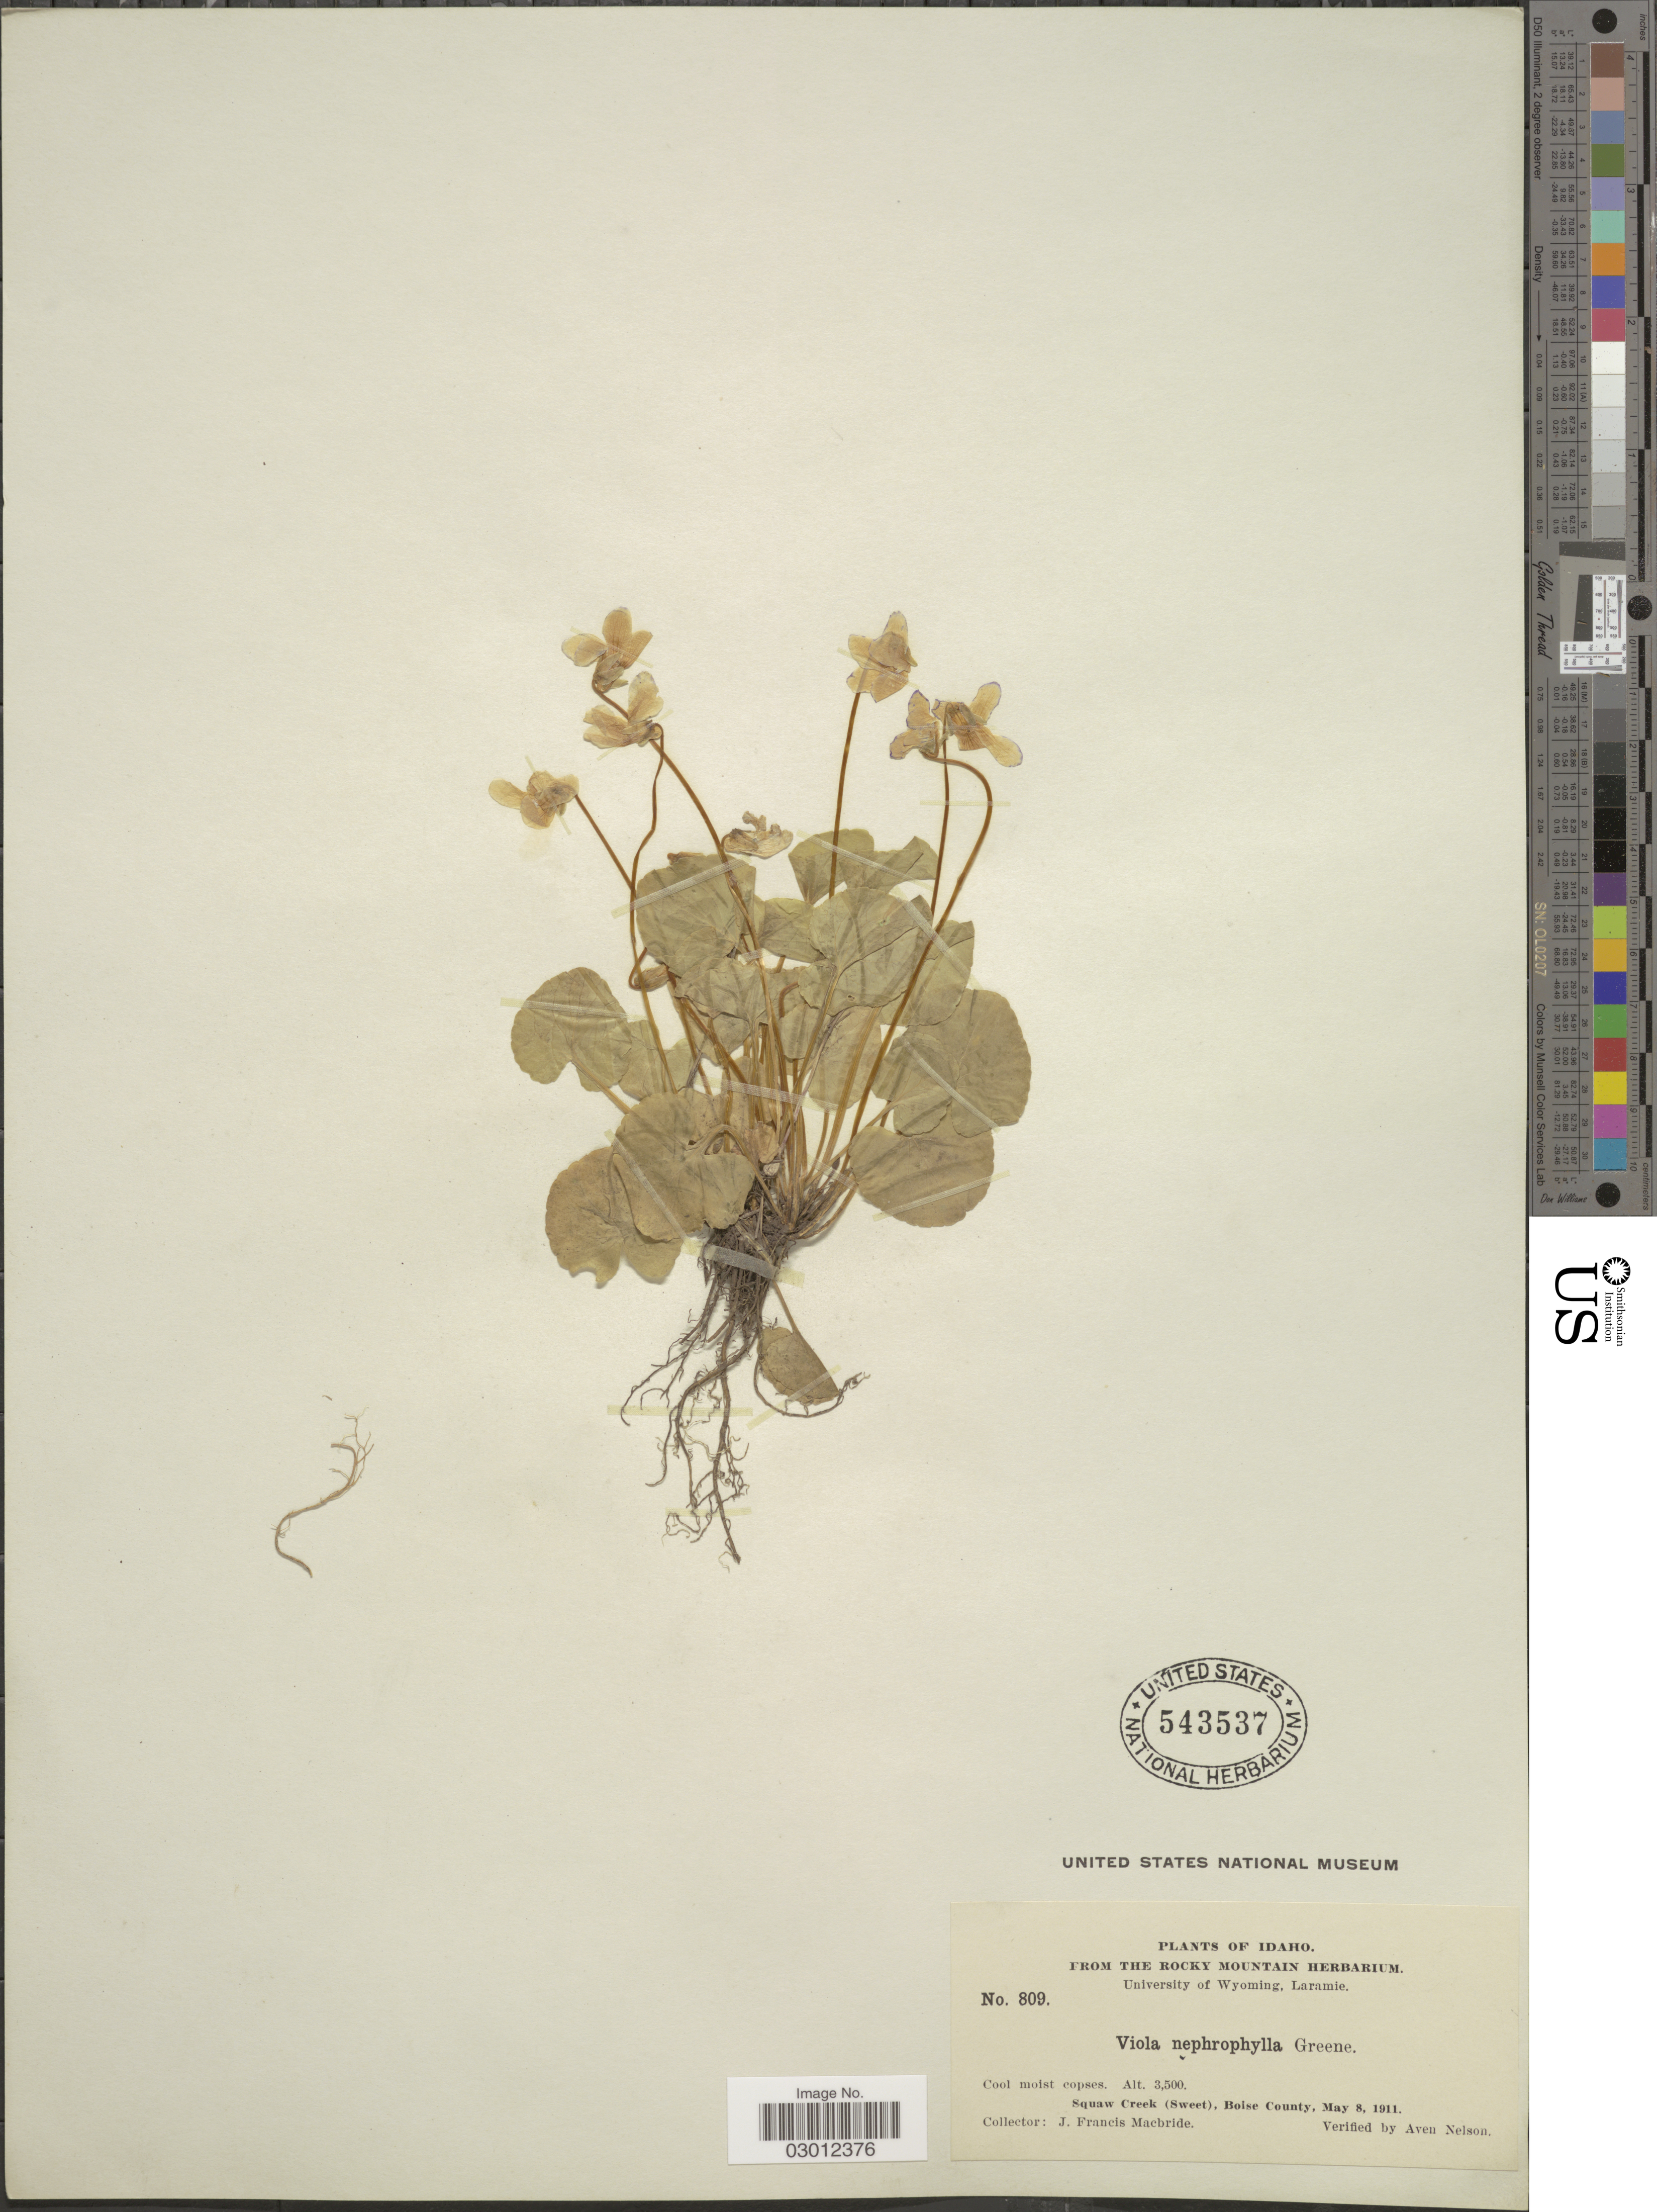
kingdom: Plantae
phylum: Tracheophyta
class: Magnoliopsida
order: Malpighiales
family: Violaceae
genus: Viola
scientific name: Viola nephrophylla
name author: Greene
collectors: J. F. Macbride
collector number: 809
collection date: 1911-05-08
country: United States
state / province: Idaho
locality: Squaw Creek (Sweet), Boise County.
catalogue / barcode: US 543537